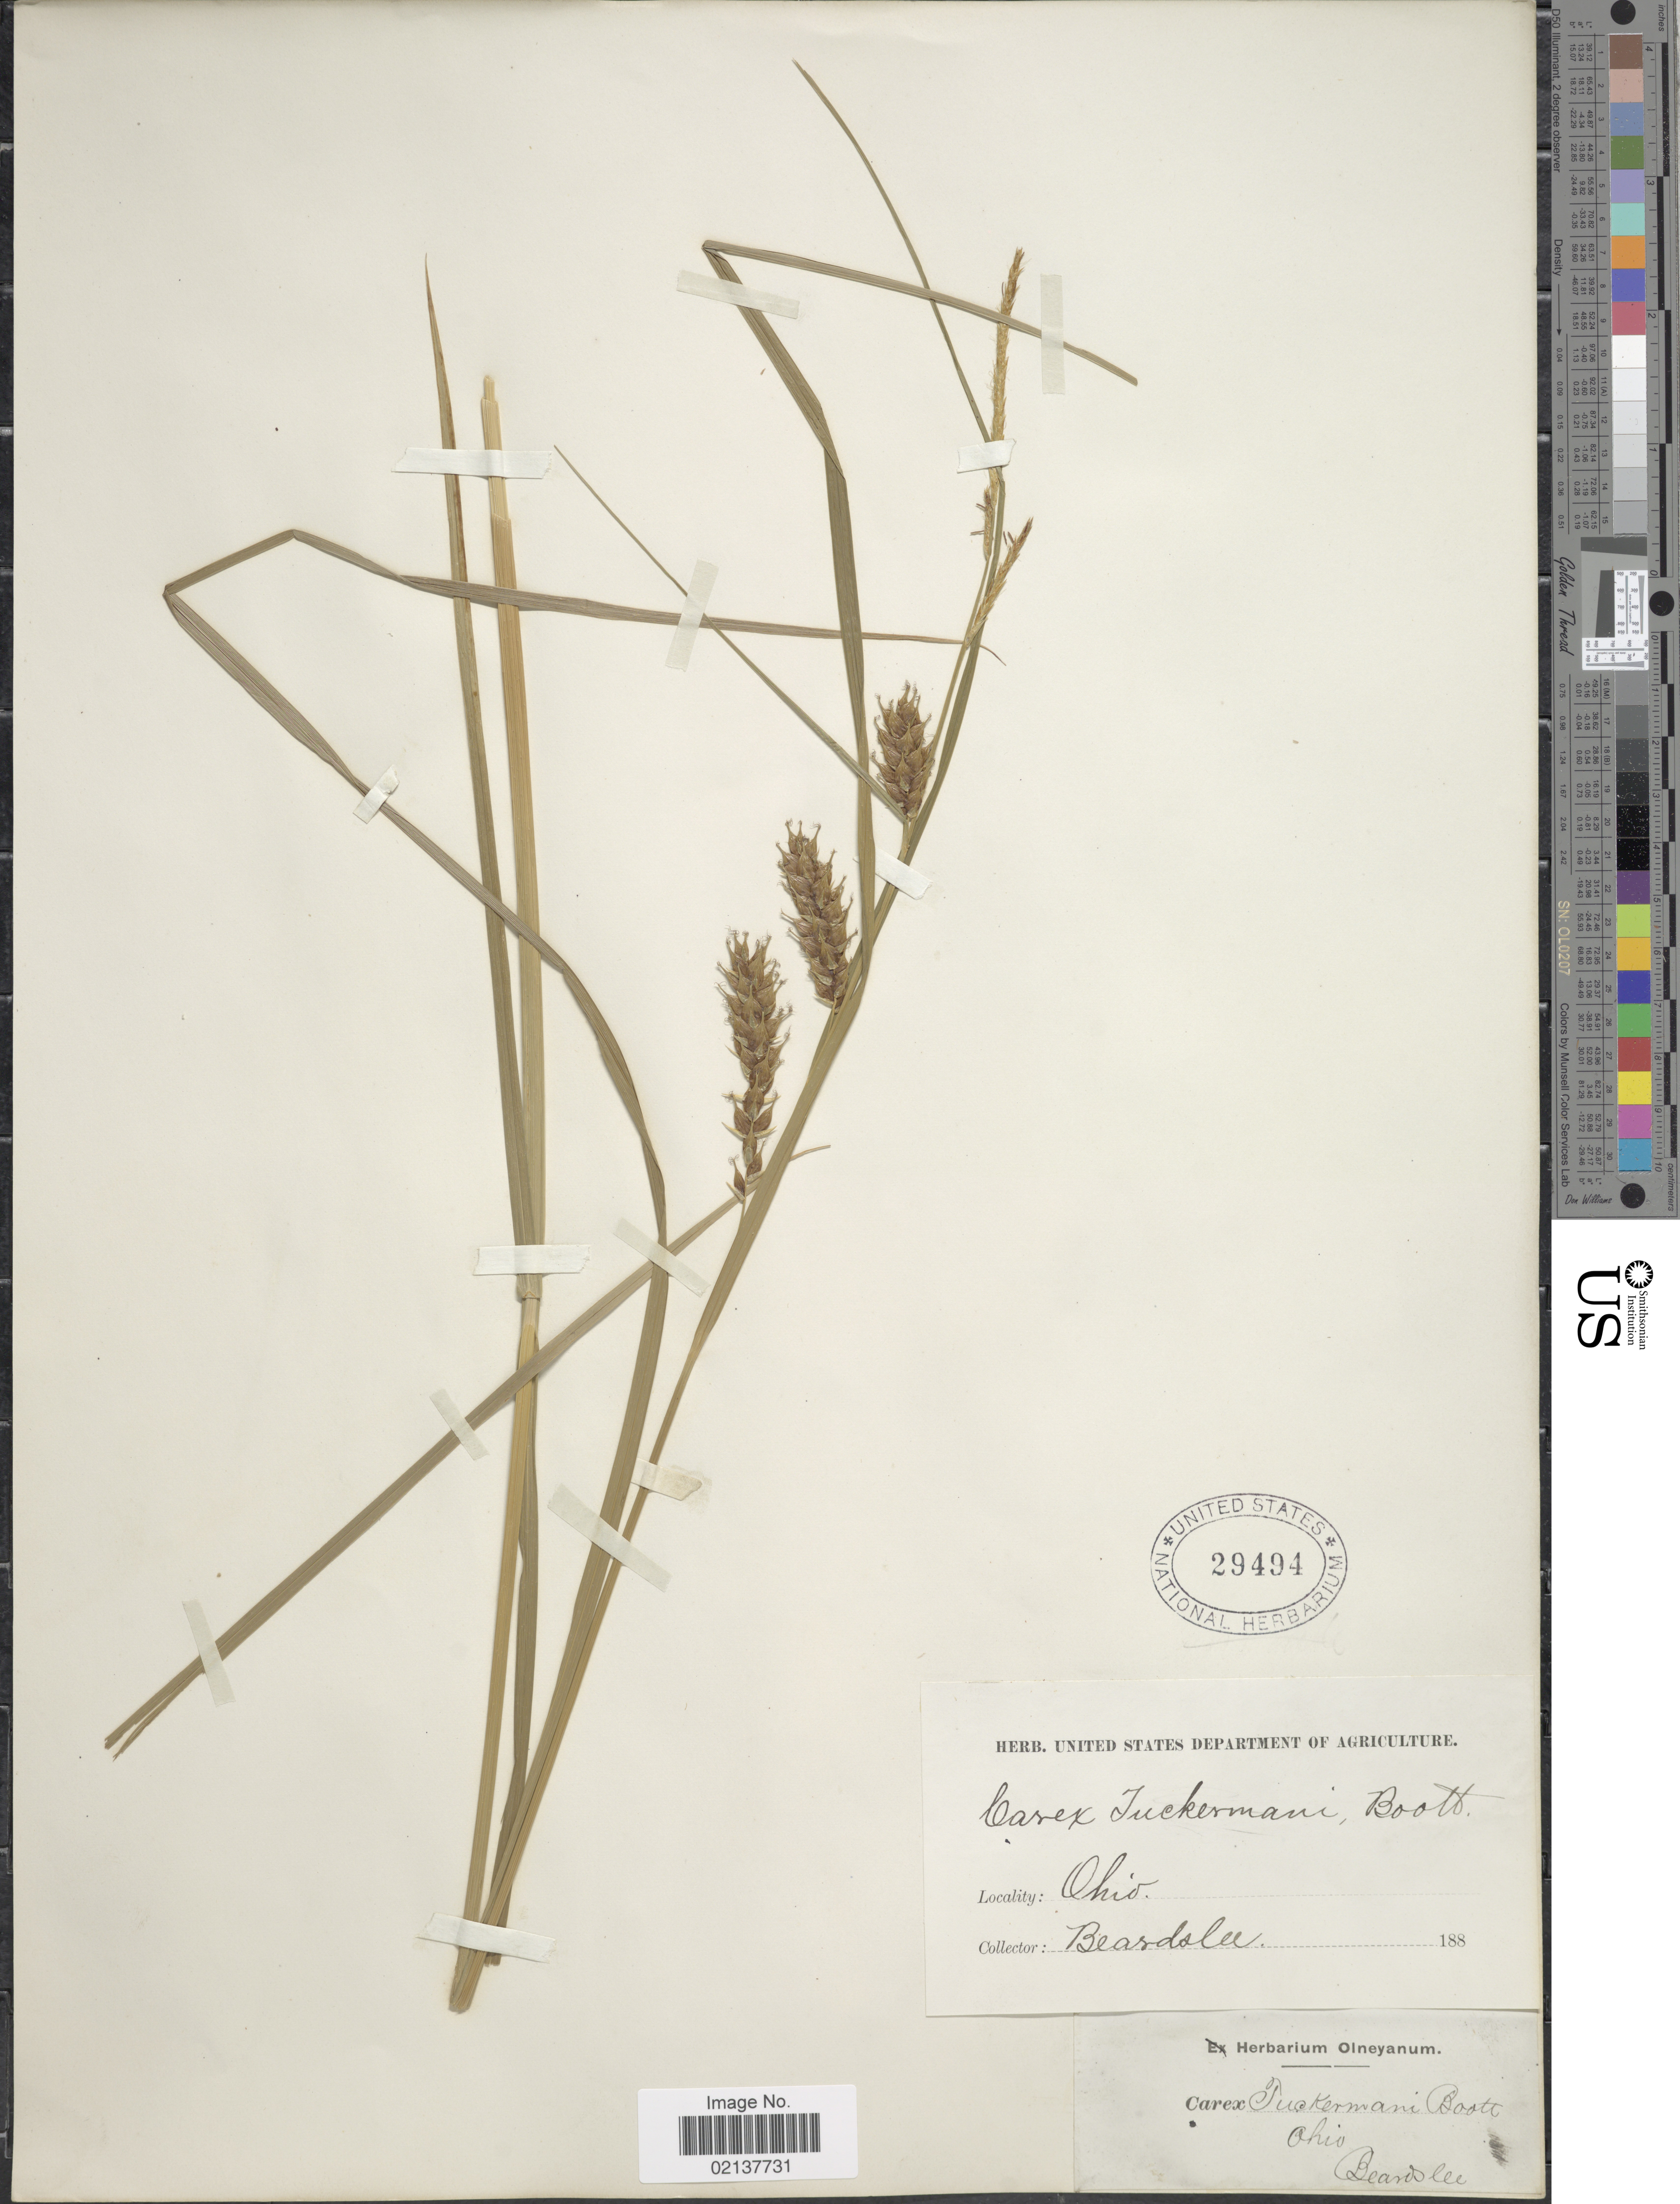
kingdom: Plantae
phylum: Tracheophyta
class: Liliopsida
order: Poales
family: Cyperaceae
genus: Carex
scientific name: Carex tuckermanii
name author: Boott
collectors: Beardslee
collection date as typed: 188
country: United States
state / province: Ohio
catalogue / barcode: US 29494